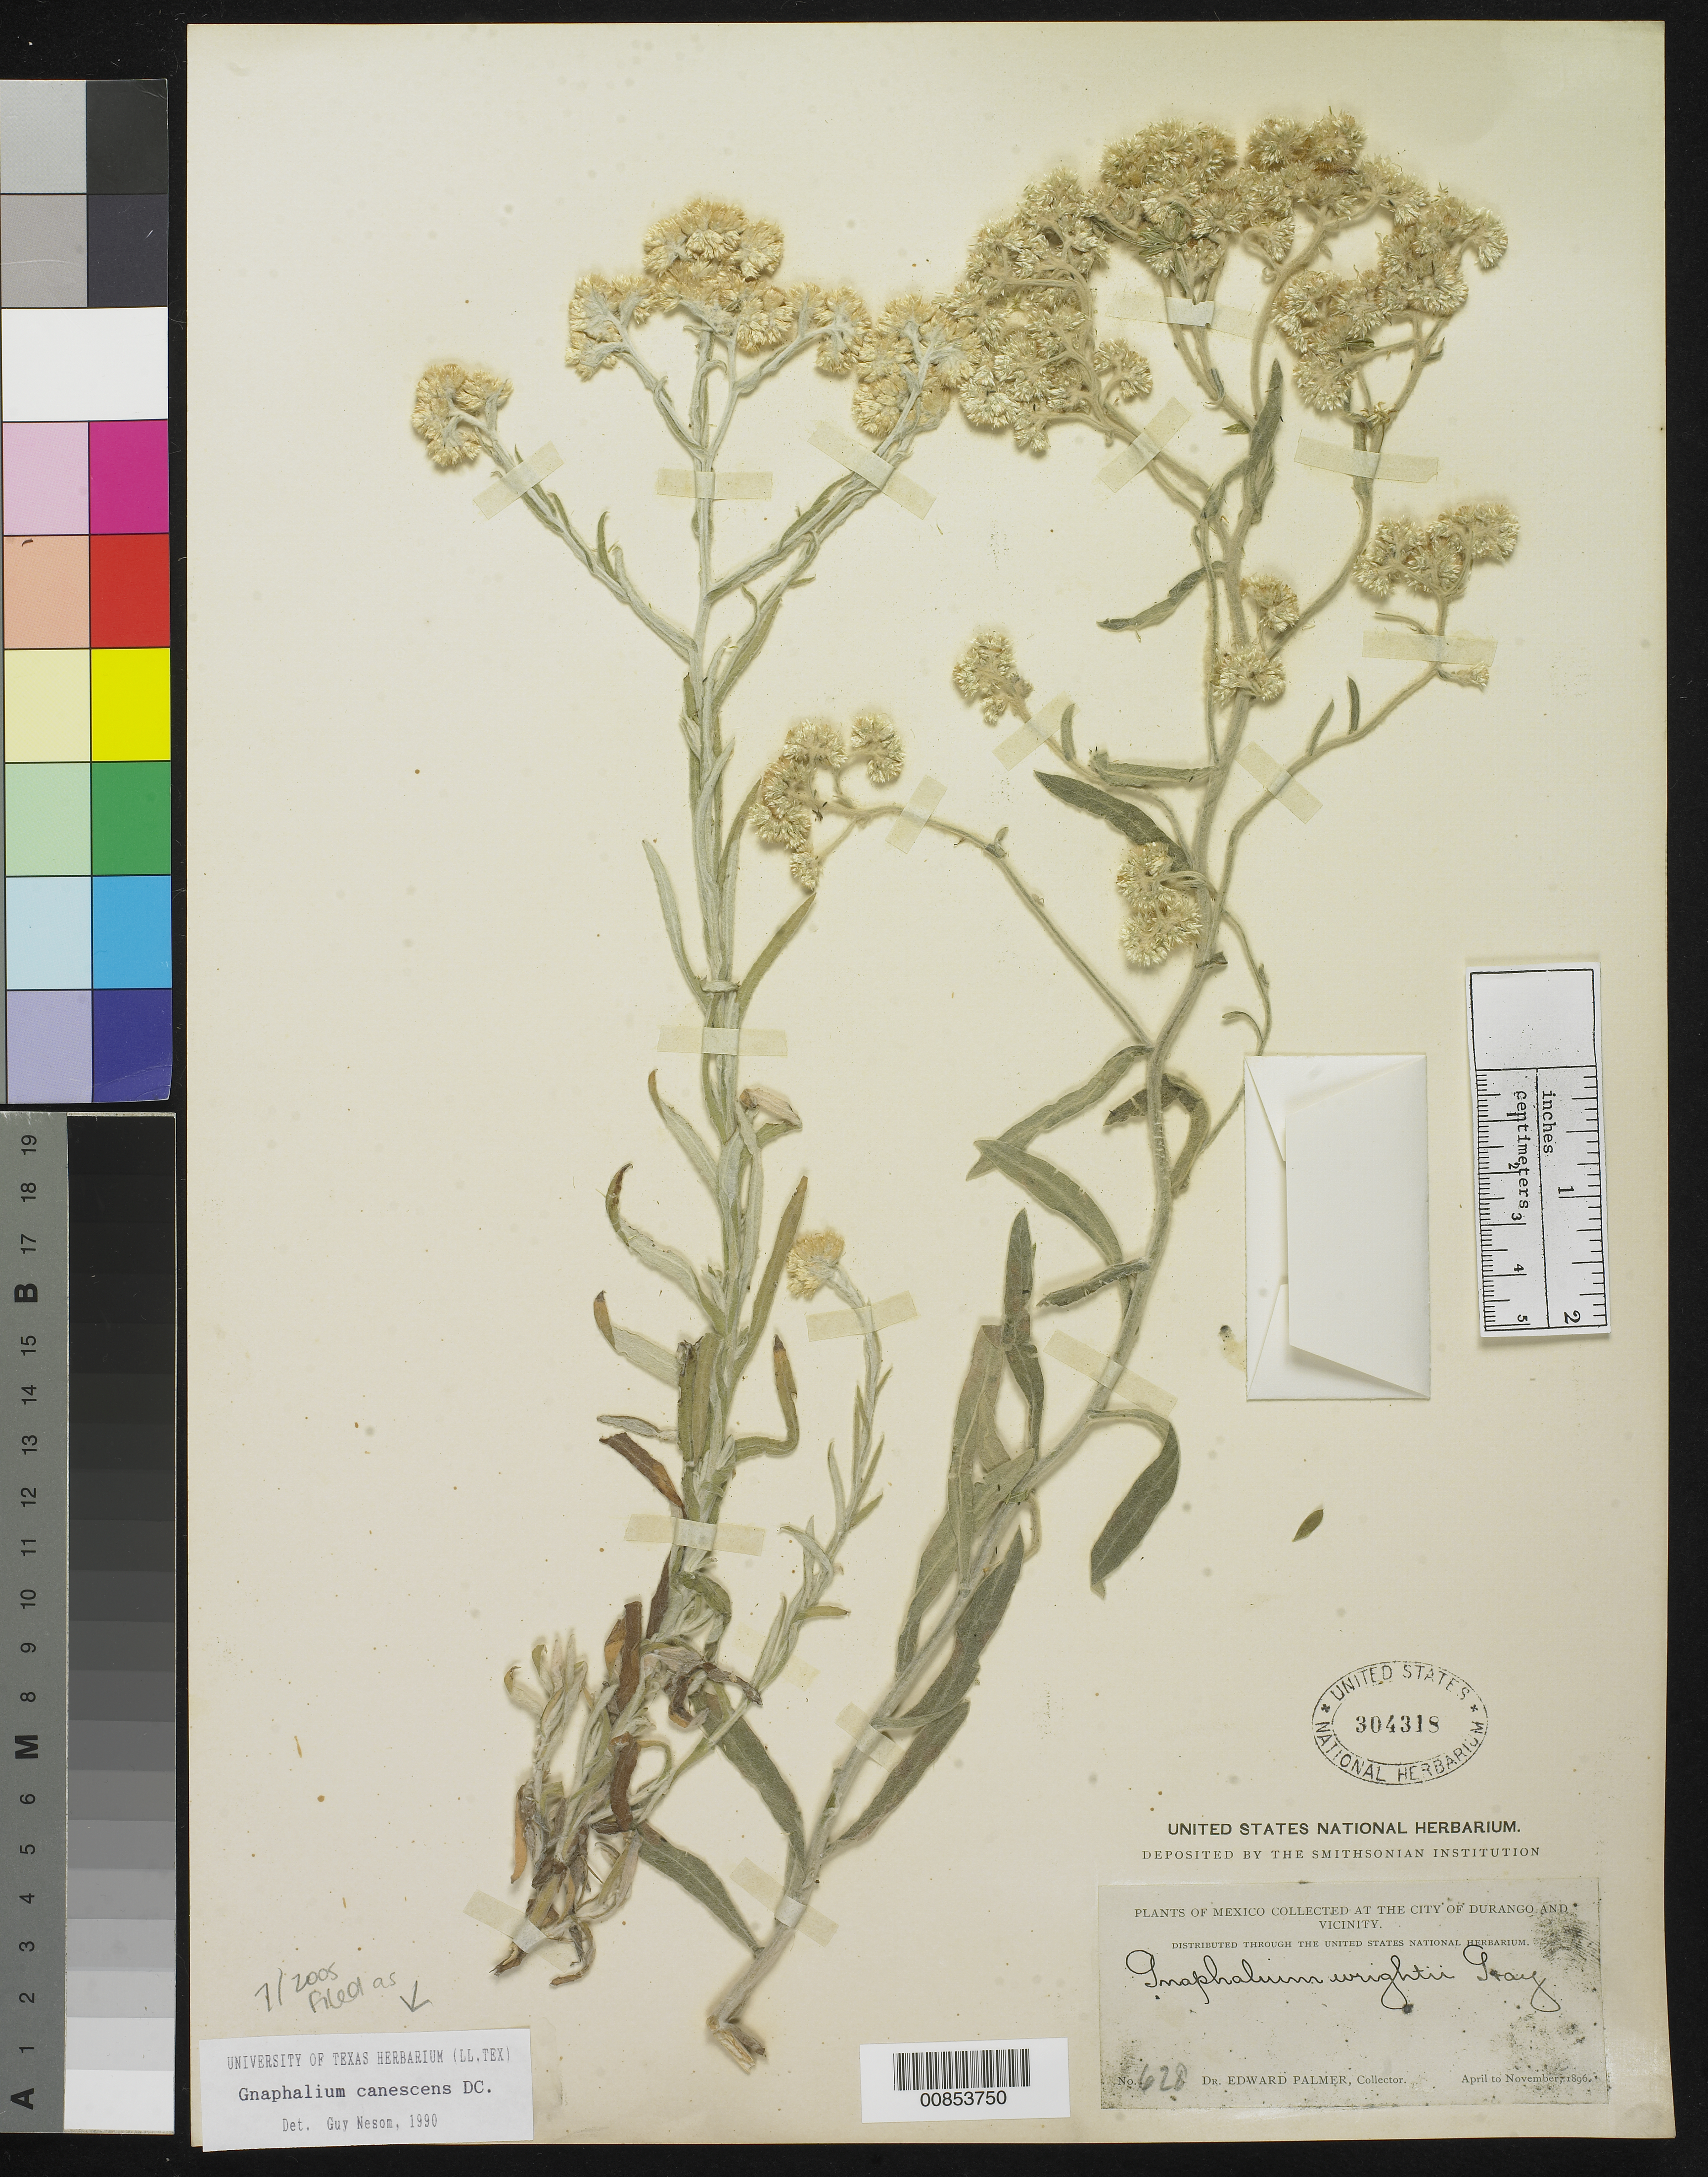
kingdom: Plantae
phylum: Tracheophyta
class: Magnoliopsida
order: Asterales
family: Asteraceae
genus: Pseudognaphalium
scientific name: Pseudognaphalium canescens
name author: (DC.) Anderb.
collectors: E. Palmer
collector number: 628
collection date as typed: Apr 1896 to -- Nov 1896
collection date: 1896-04/1896-11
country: Mexico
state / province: Durango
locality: City of Durango and vicinity.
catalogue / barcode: US 304318